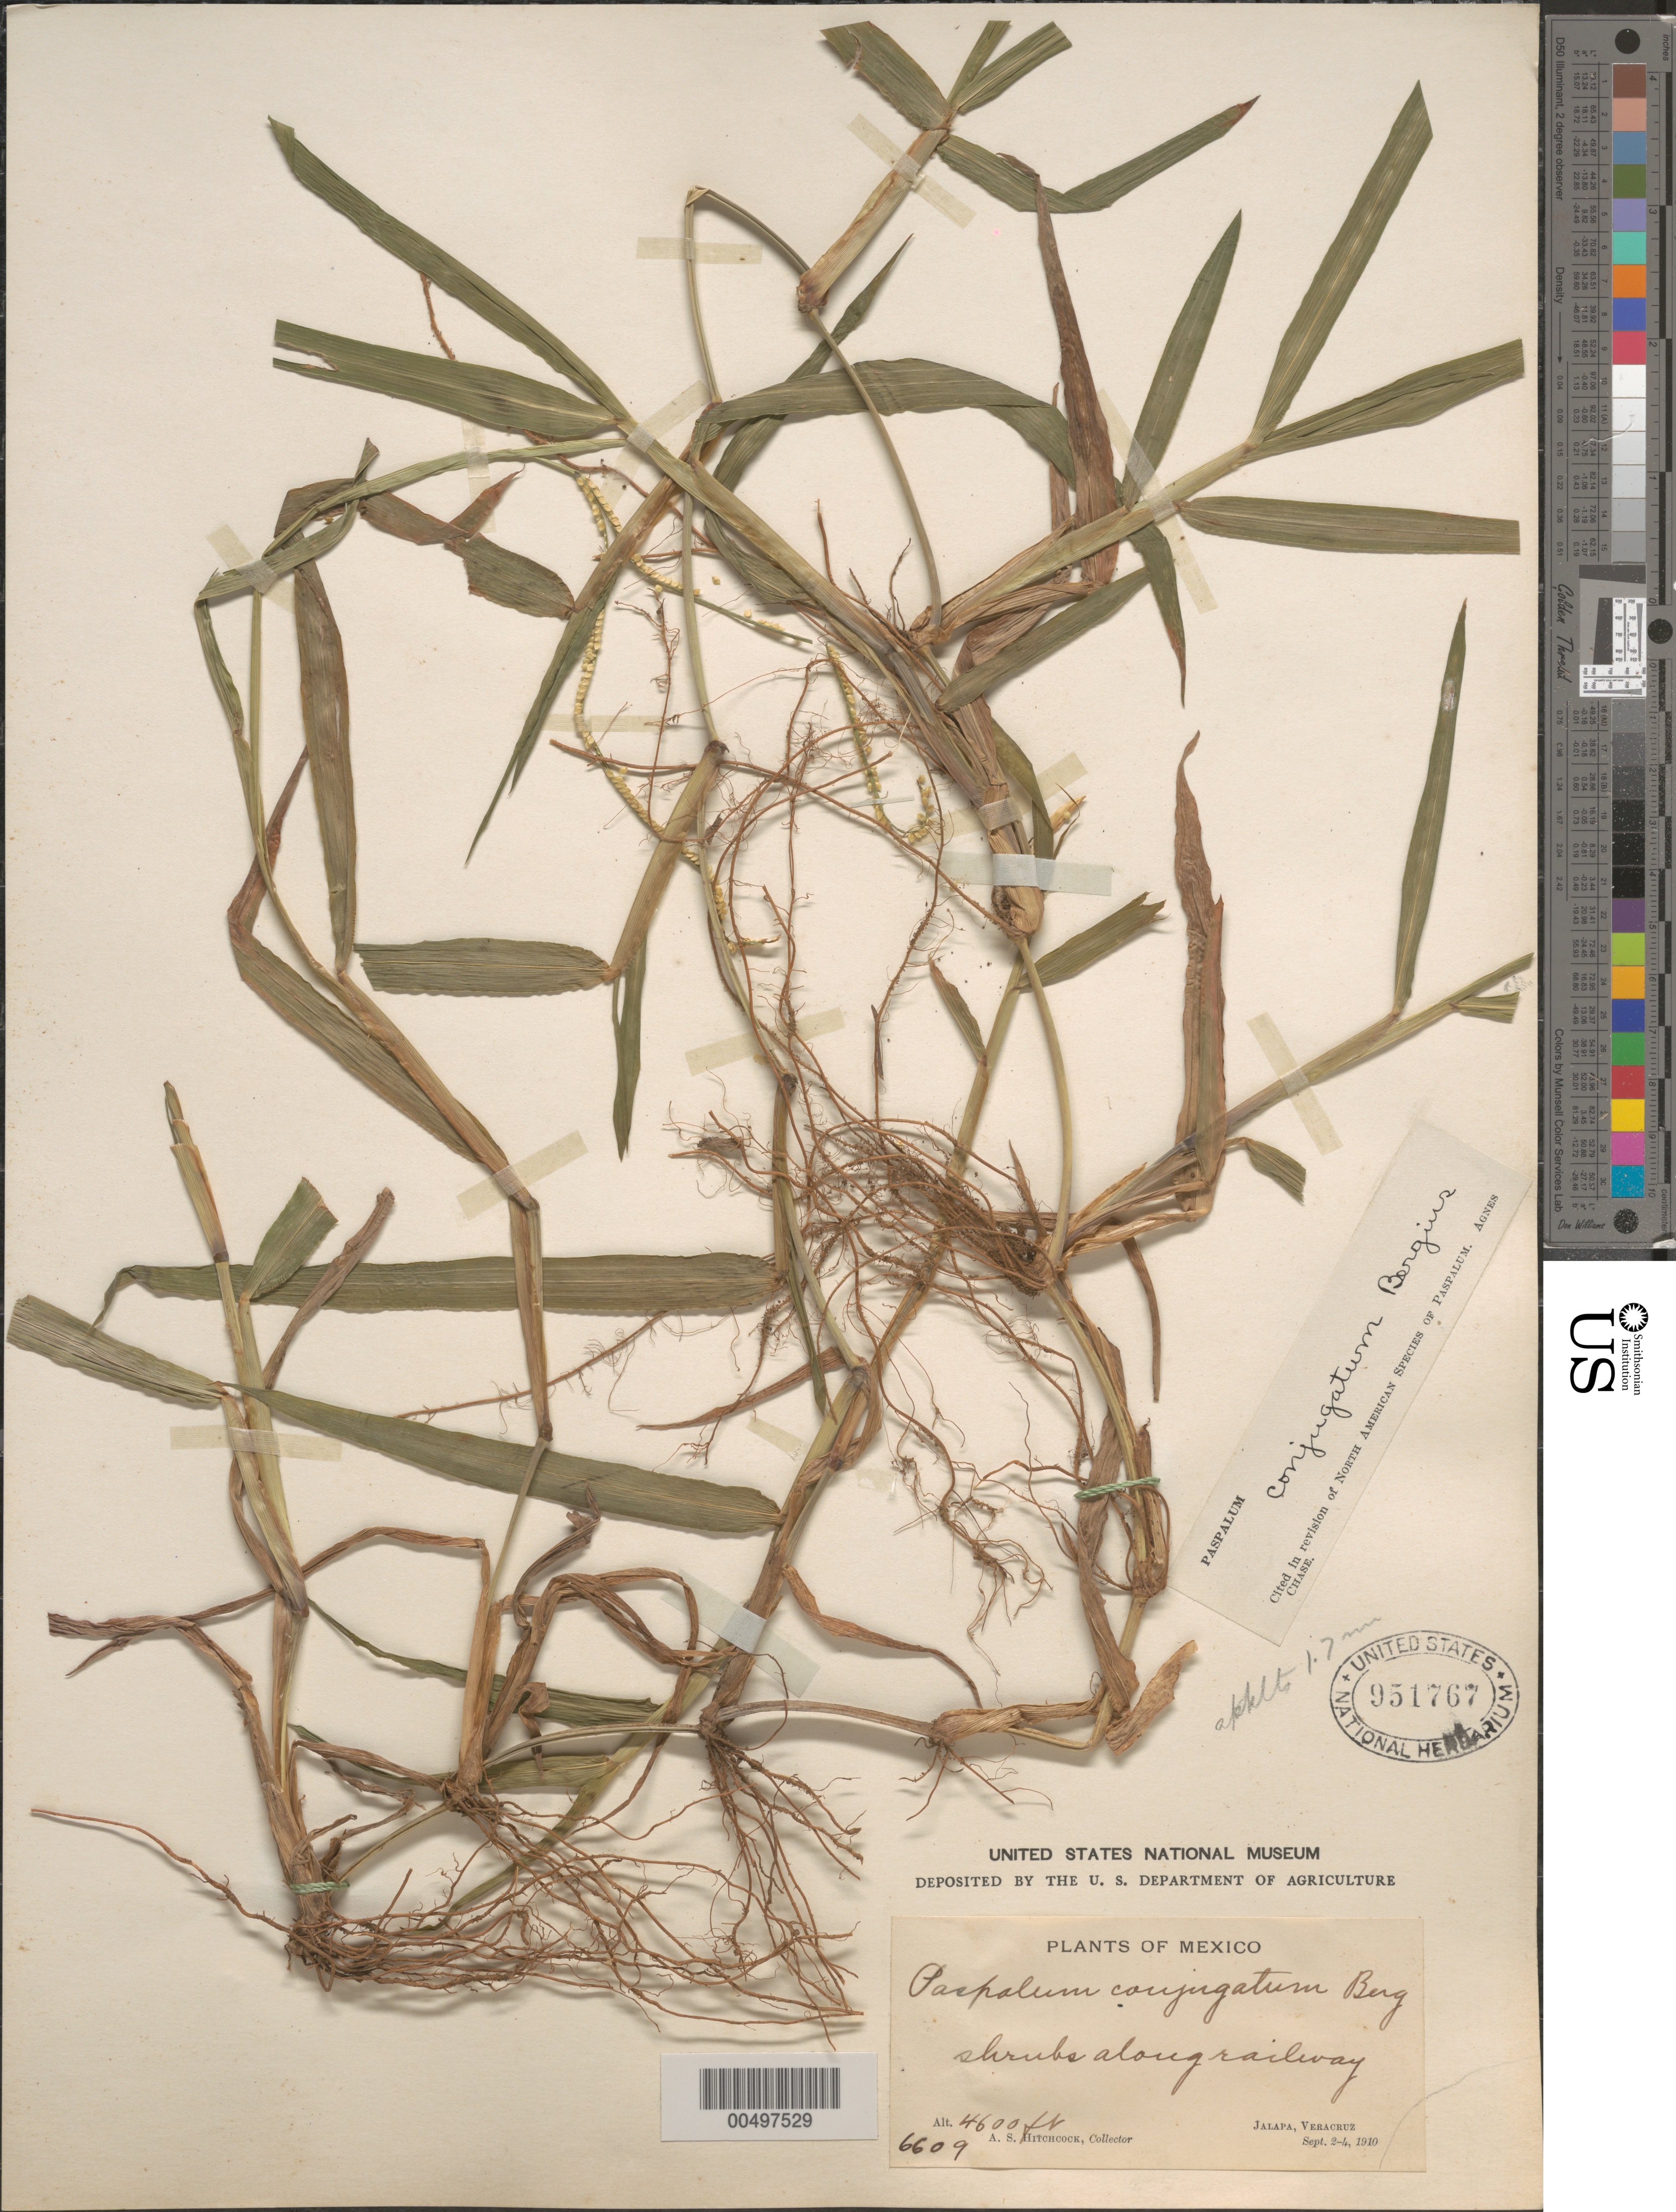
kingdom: Plantae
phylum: Tracheophyta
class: Liliopsida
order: Poales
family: Poaceae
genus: Paspalum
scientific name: Paspalum conjugatum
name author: P.J. Bergius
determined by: Chase, [M.] Agnes, (US)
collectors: A. S. Hitchcock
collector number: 6609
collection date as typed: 2 Sep 1910 to 4 Sep 1910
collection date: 1910-09-02/1910-09-04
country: Mexico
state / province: Veracruz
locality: Jalapa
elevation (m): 1402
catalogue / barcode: US 951767